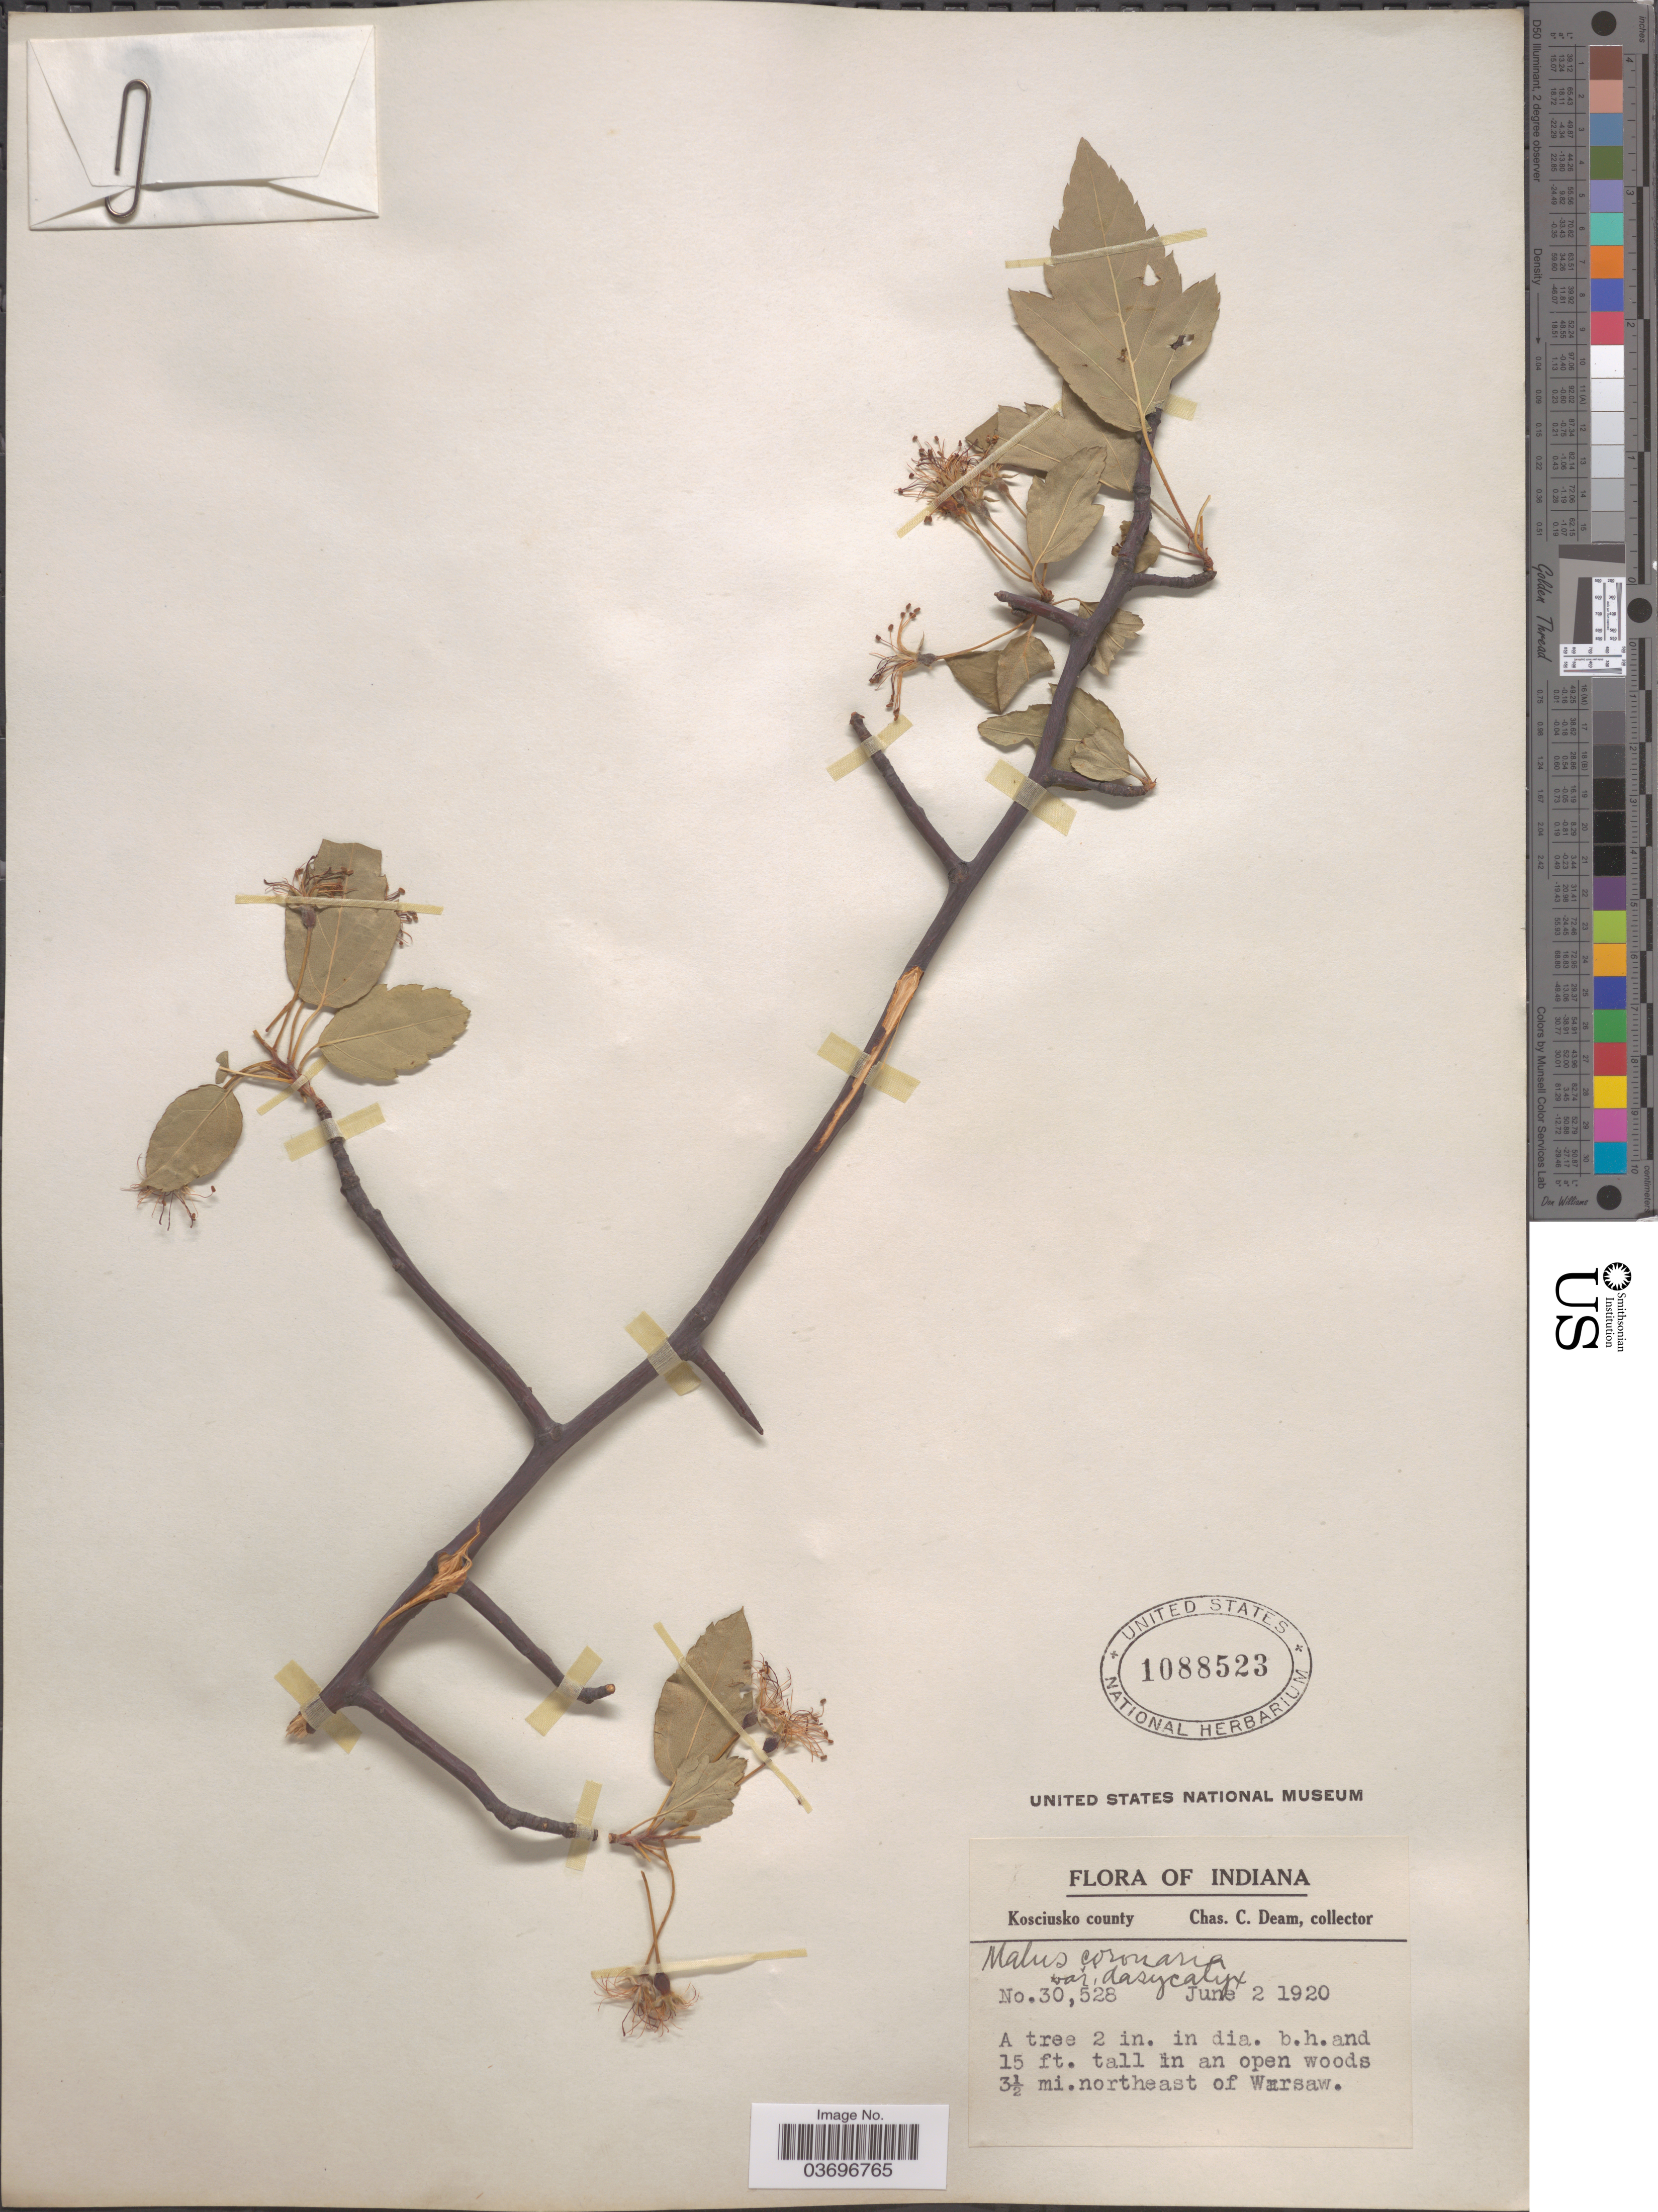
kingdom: Plantae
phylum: Tracheophyta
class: Magnoliopsida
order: Rosales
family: Rosaceae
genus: Malus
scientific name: Malus coronaria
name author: (L.) Mill.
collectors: C. C. Deam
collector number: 30528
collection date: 1920-06-02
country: United States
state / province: Indiana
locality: Kosciusko county. 3½ mi. northeast of Warsaw.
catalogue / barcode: US 1088523